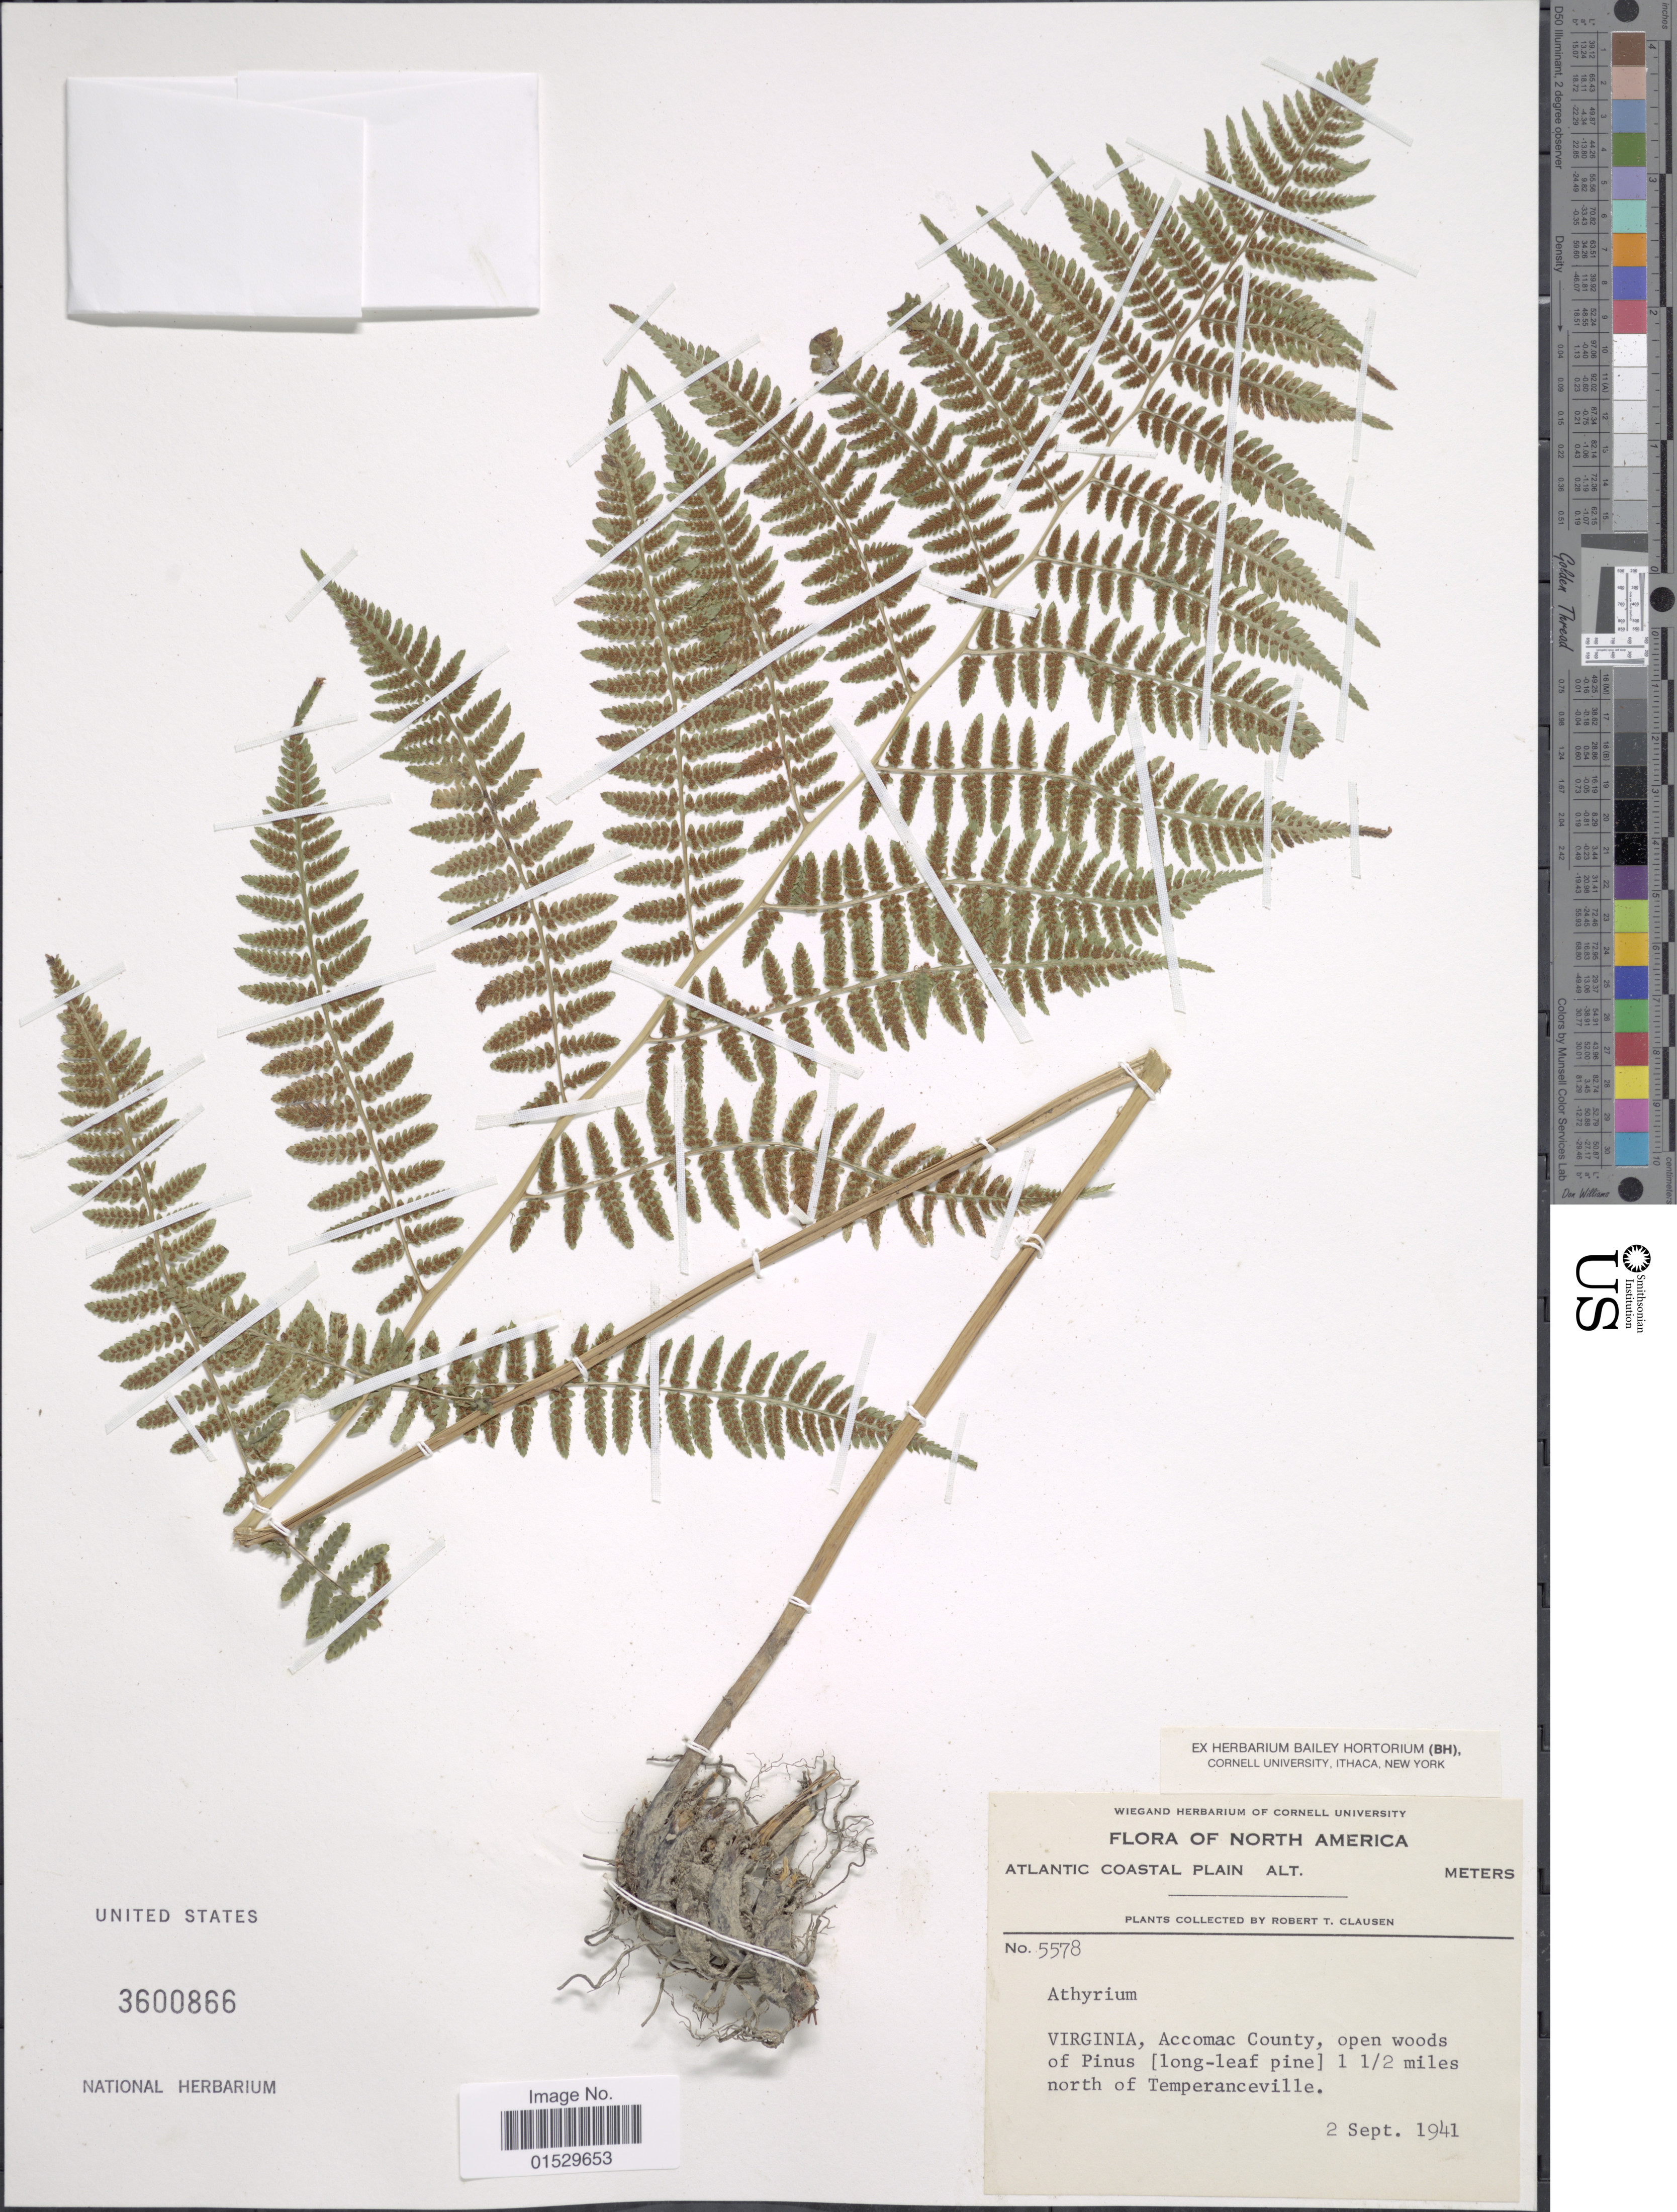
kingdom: Plantae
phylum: Tracheophyta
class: Polypodiopsida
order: Polypodiales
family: Athyriaceae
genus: Athyrium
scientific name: Athyrium filix-femina subsp. asplenioides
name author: (Michx.) Hultén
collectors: R. T. Clausen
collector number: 5578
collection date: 1941-09-02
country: United States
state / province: Virginia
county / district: Accomack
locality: North America, Atlantic Coastal Plain, Virginia, Accomac County, open woods of Pinus (long-leaf pine) 1 1/2 miles north of Temperanceville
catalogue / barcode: US 3600866